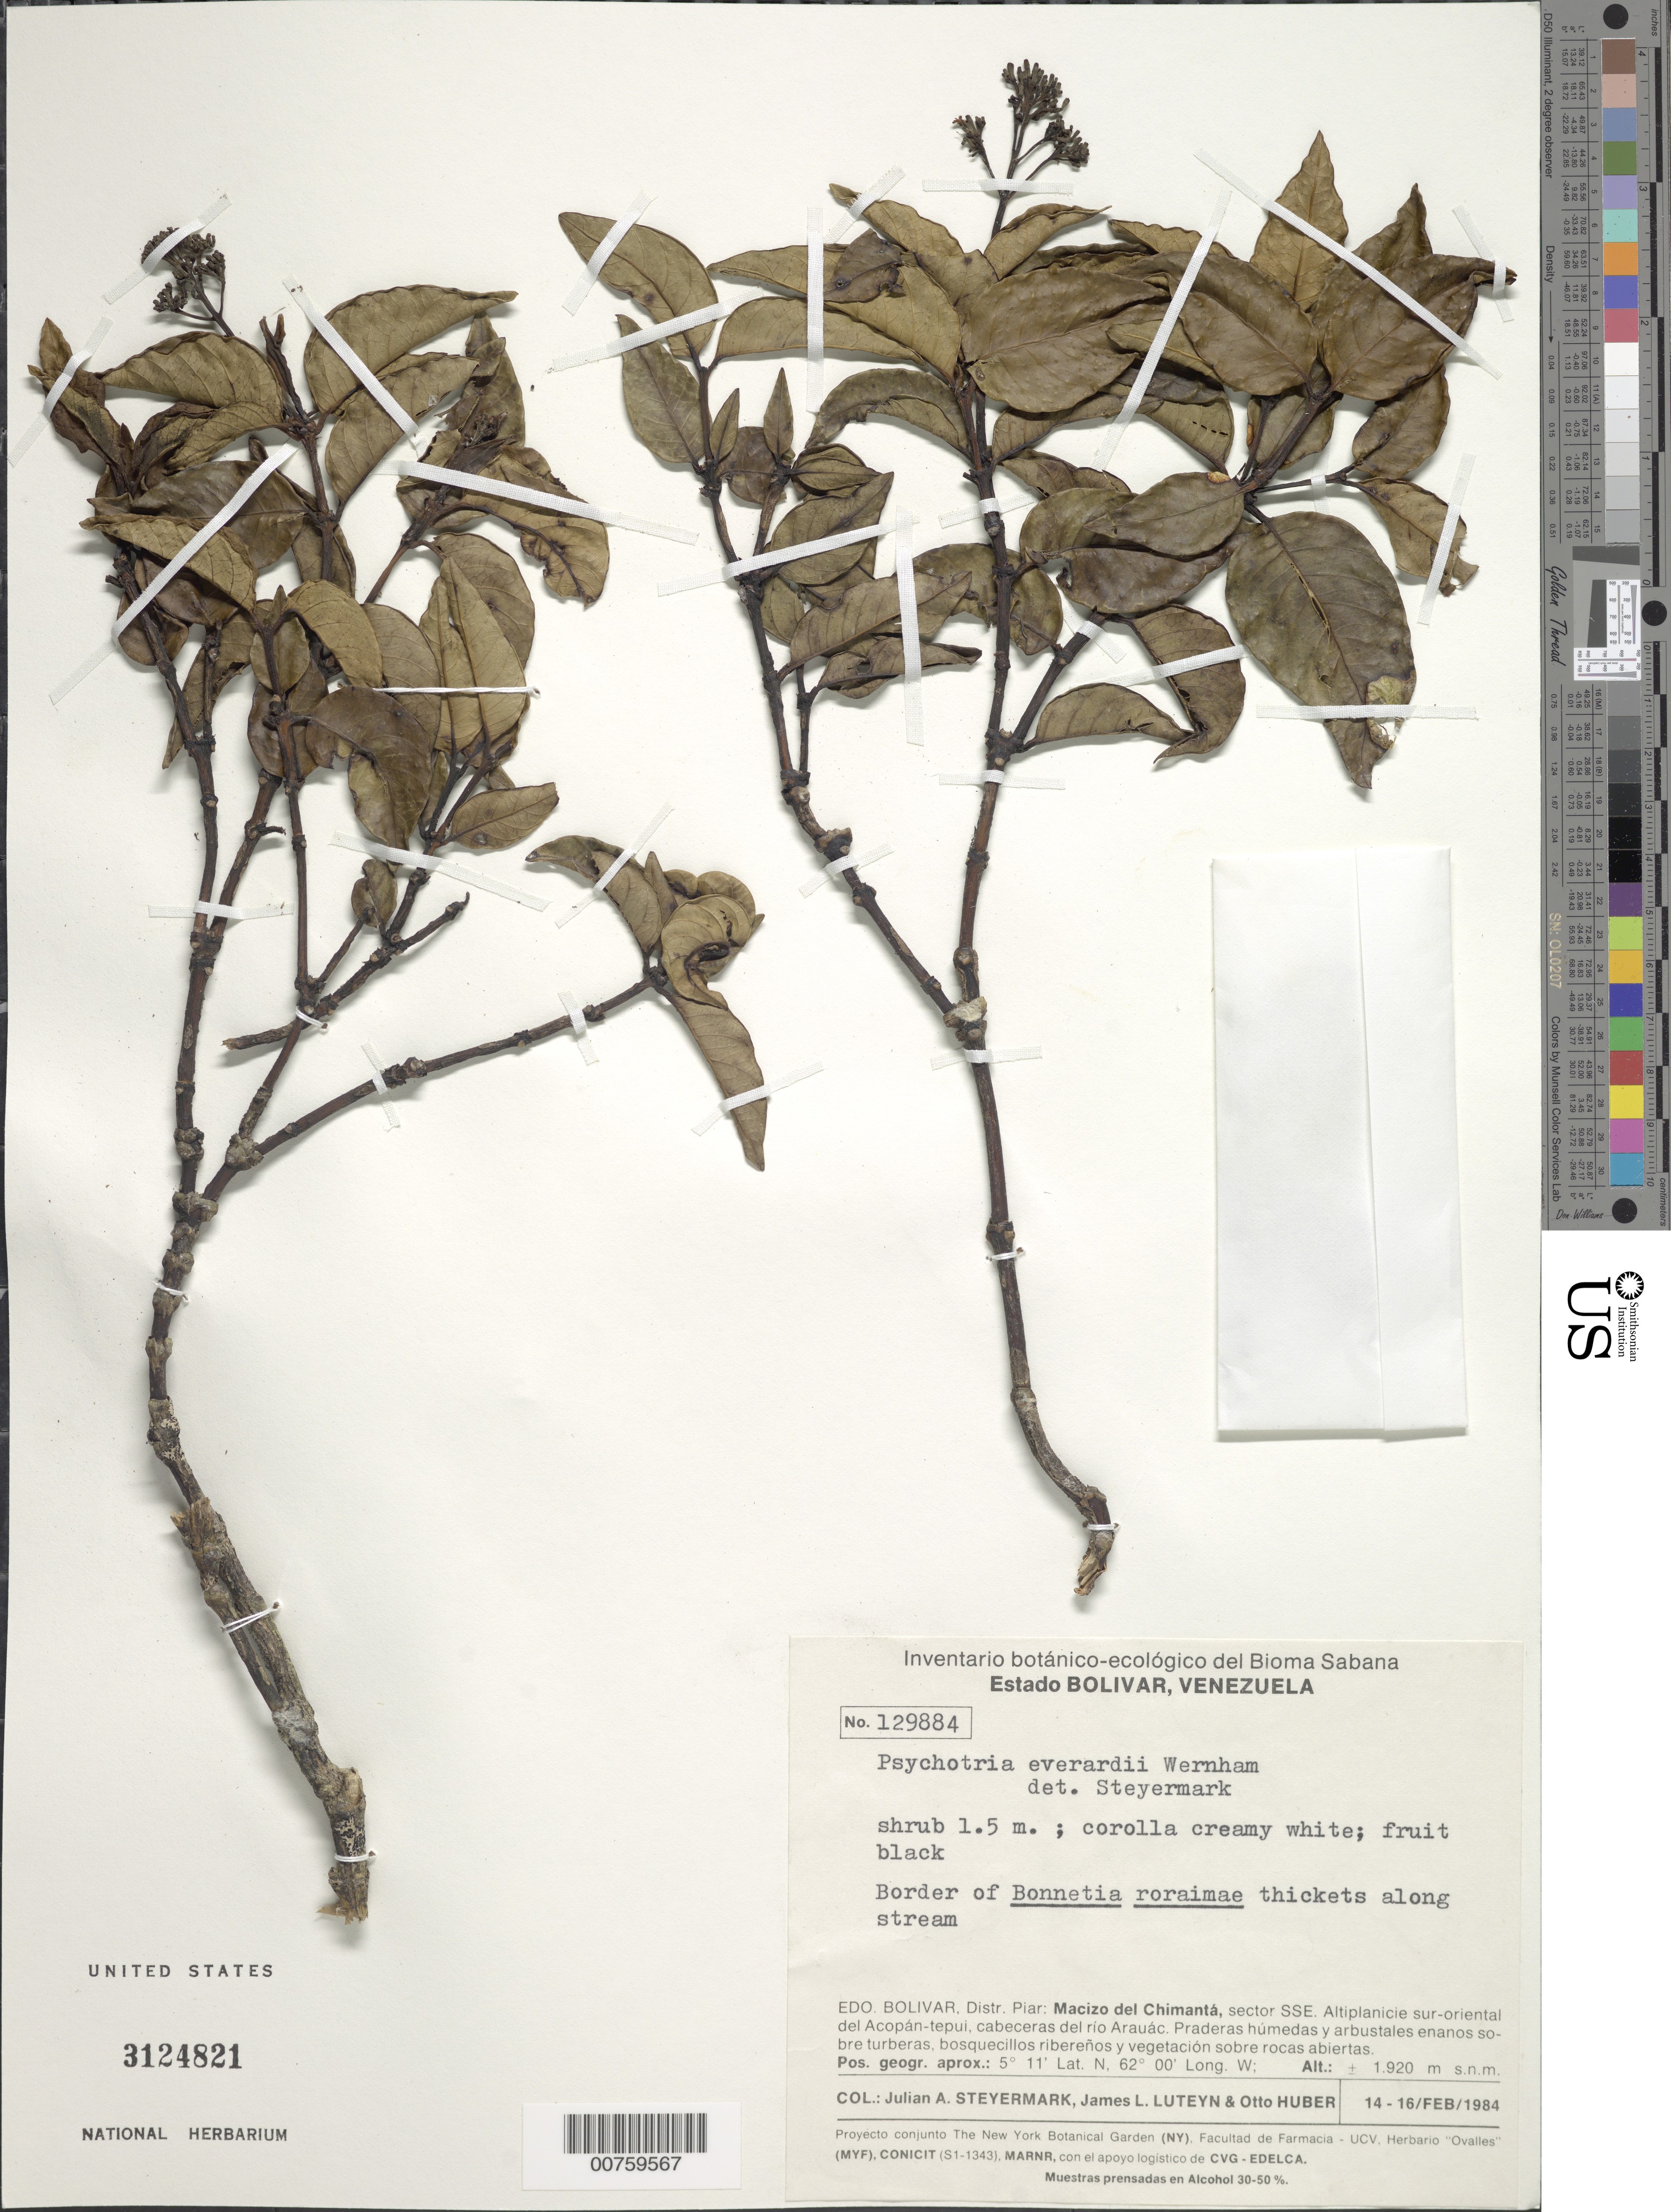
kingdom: Plantae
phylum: Tracheophyta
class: Magnoliopsida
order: Gentianales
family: Rubiaceae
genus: Psychotria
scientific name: Psychotria everardii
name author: Wernham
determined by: Steyermark, Julian A., (VEN)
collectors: J. Steyermark, J. L. Luteyn & O. Huber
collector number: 129884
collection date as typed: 14-Feb-84 to 16-Feb-84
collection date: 1984-02-14/1984-02-16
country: Venezuela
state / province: Bolívar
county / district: Piar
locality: Macizo del Chimantá, sector SSE. Altiplanicie sur-oriental del Acopán-tepuí, cabeceras del río Arauác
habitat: Border of Bonnetia roraime thickets along stream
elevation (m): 1920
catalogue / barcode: US 3124821